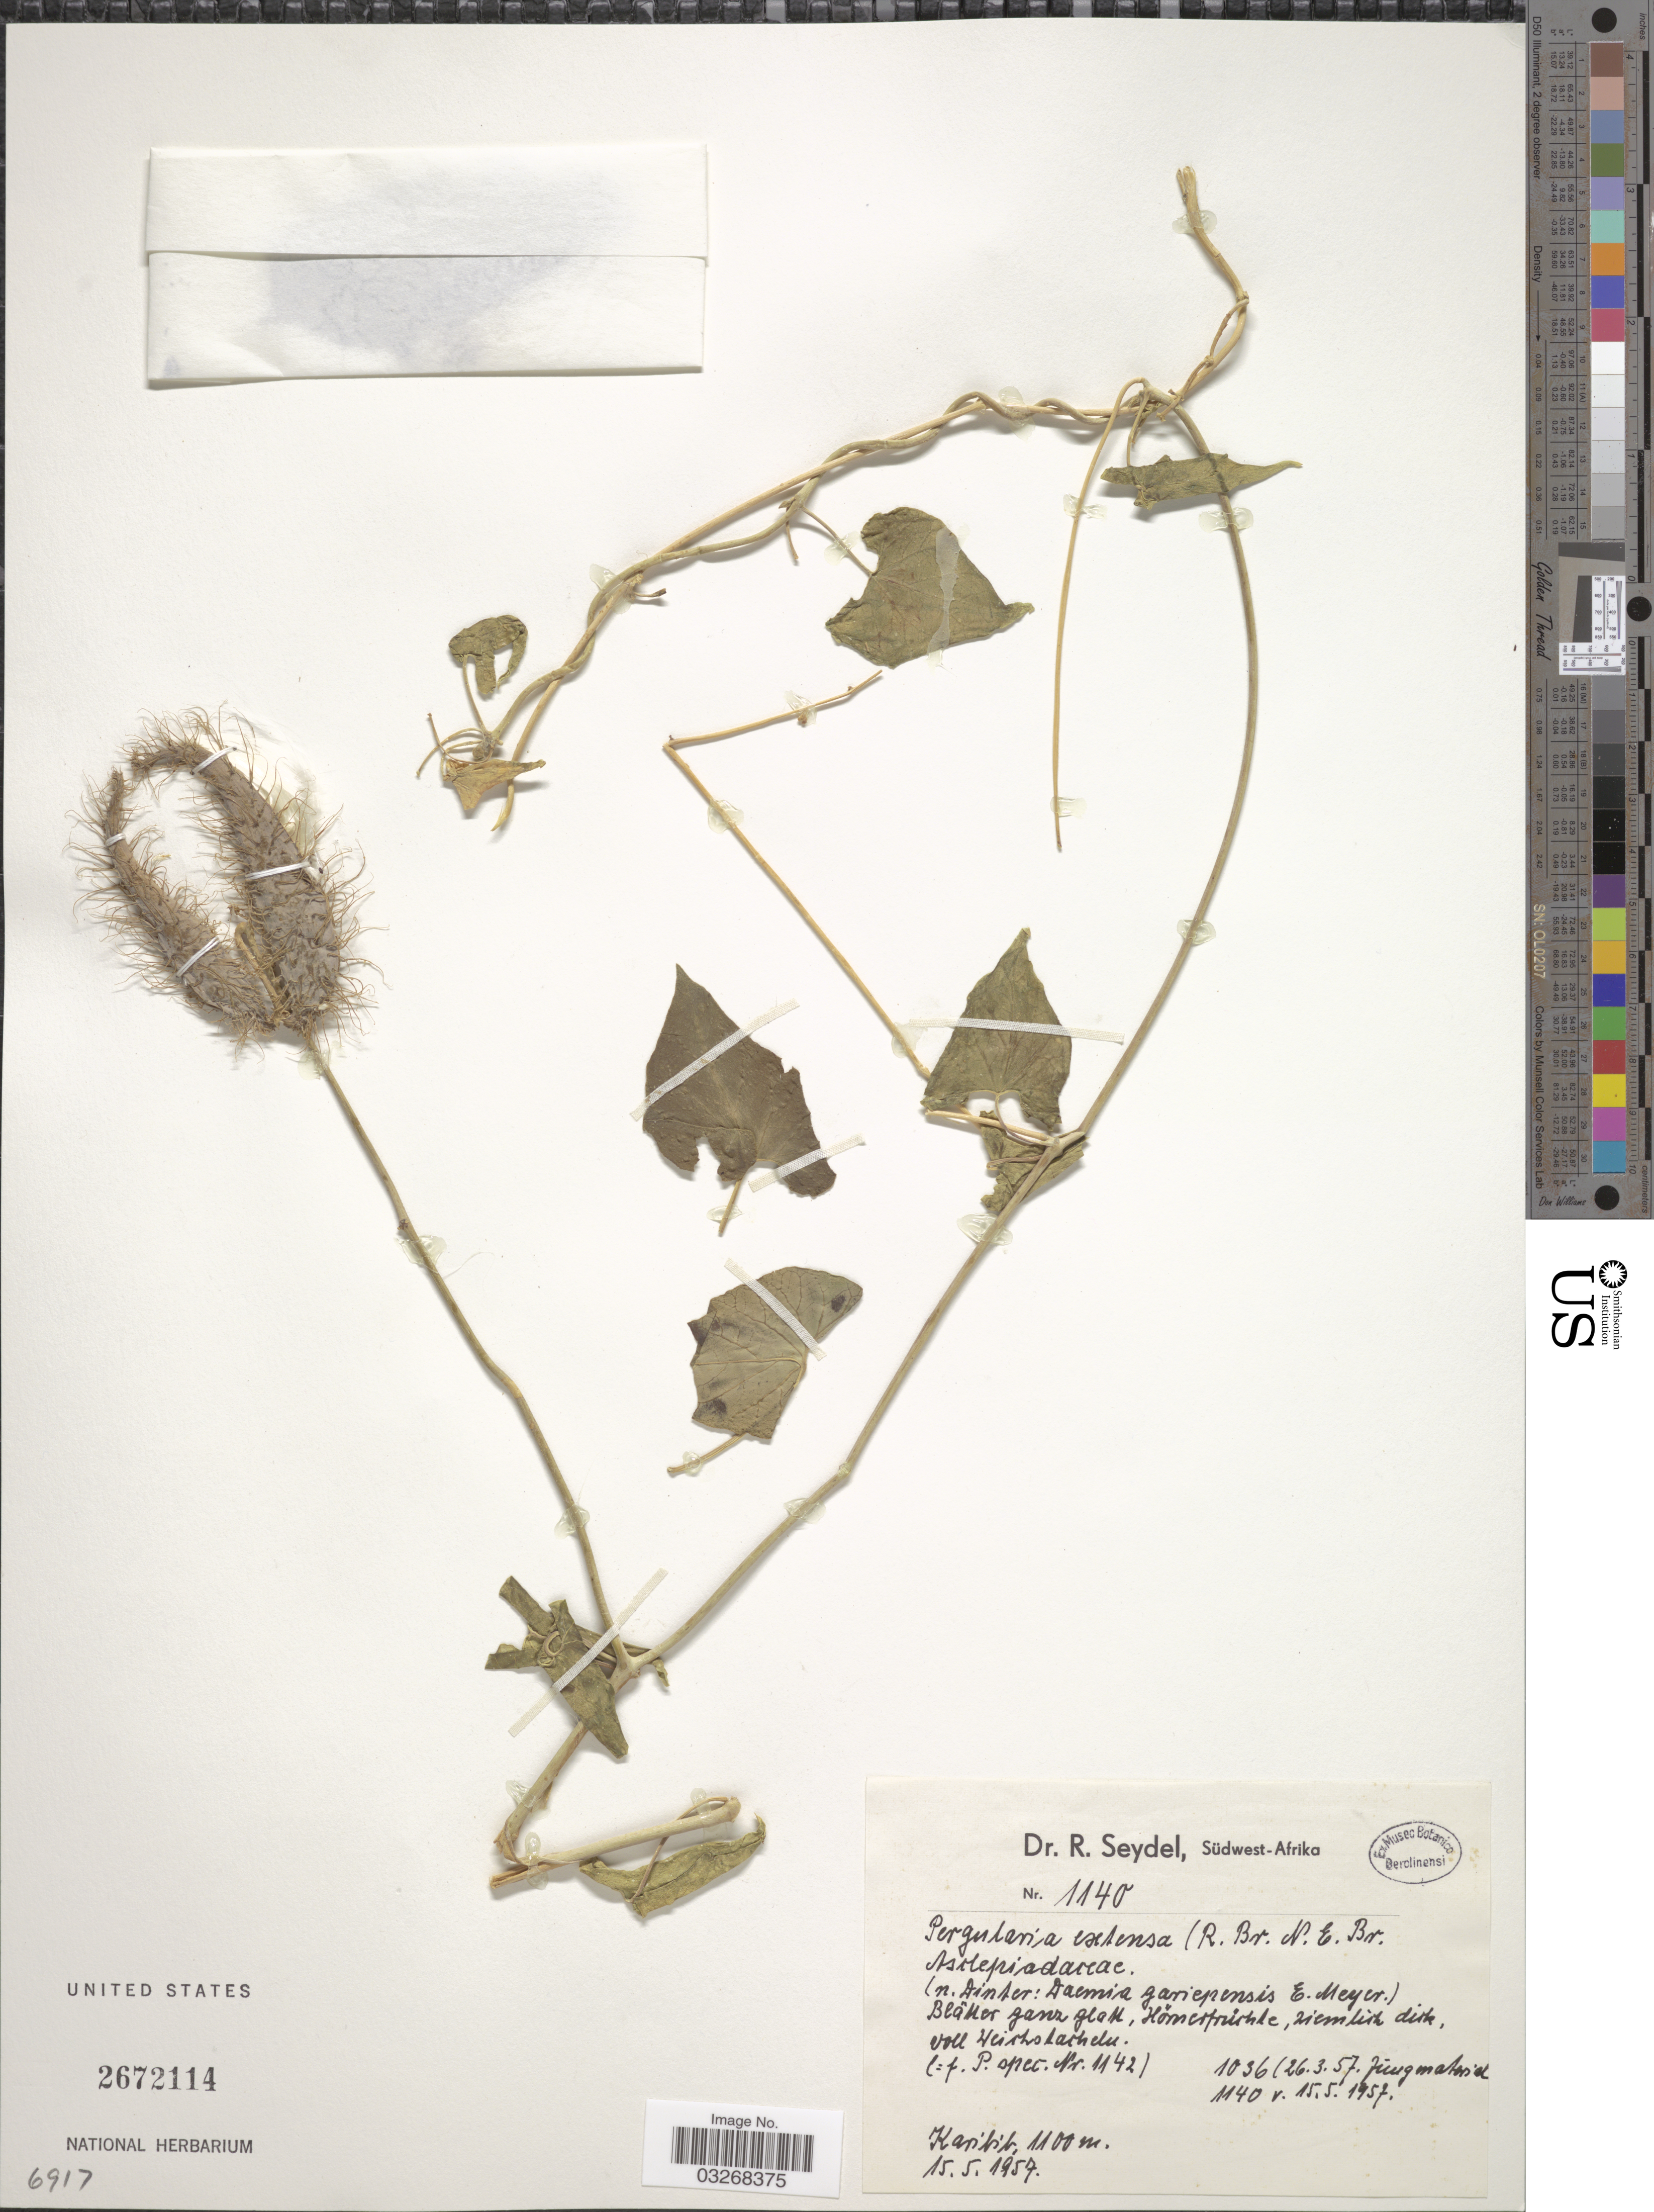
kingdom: Plantae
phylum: Tracheophyta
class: Magnoliopsida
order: Gentianales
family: Apocynaceae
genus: Pergularia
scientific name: Pergularia extensa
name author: (Jacq.) N.E. Br.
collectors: R. Seydel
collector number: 1140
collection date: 1957-05-15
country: Namibia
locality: Südwest-Afrika. Karibib.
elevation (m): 1100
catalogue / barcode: US 2672114